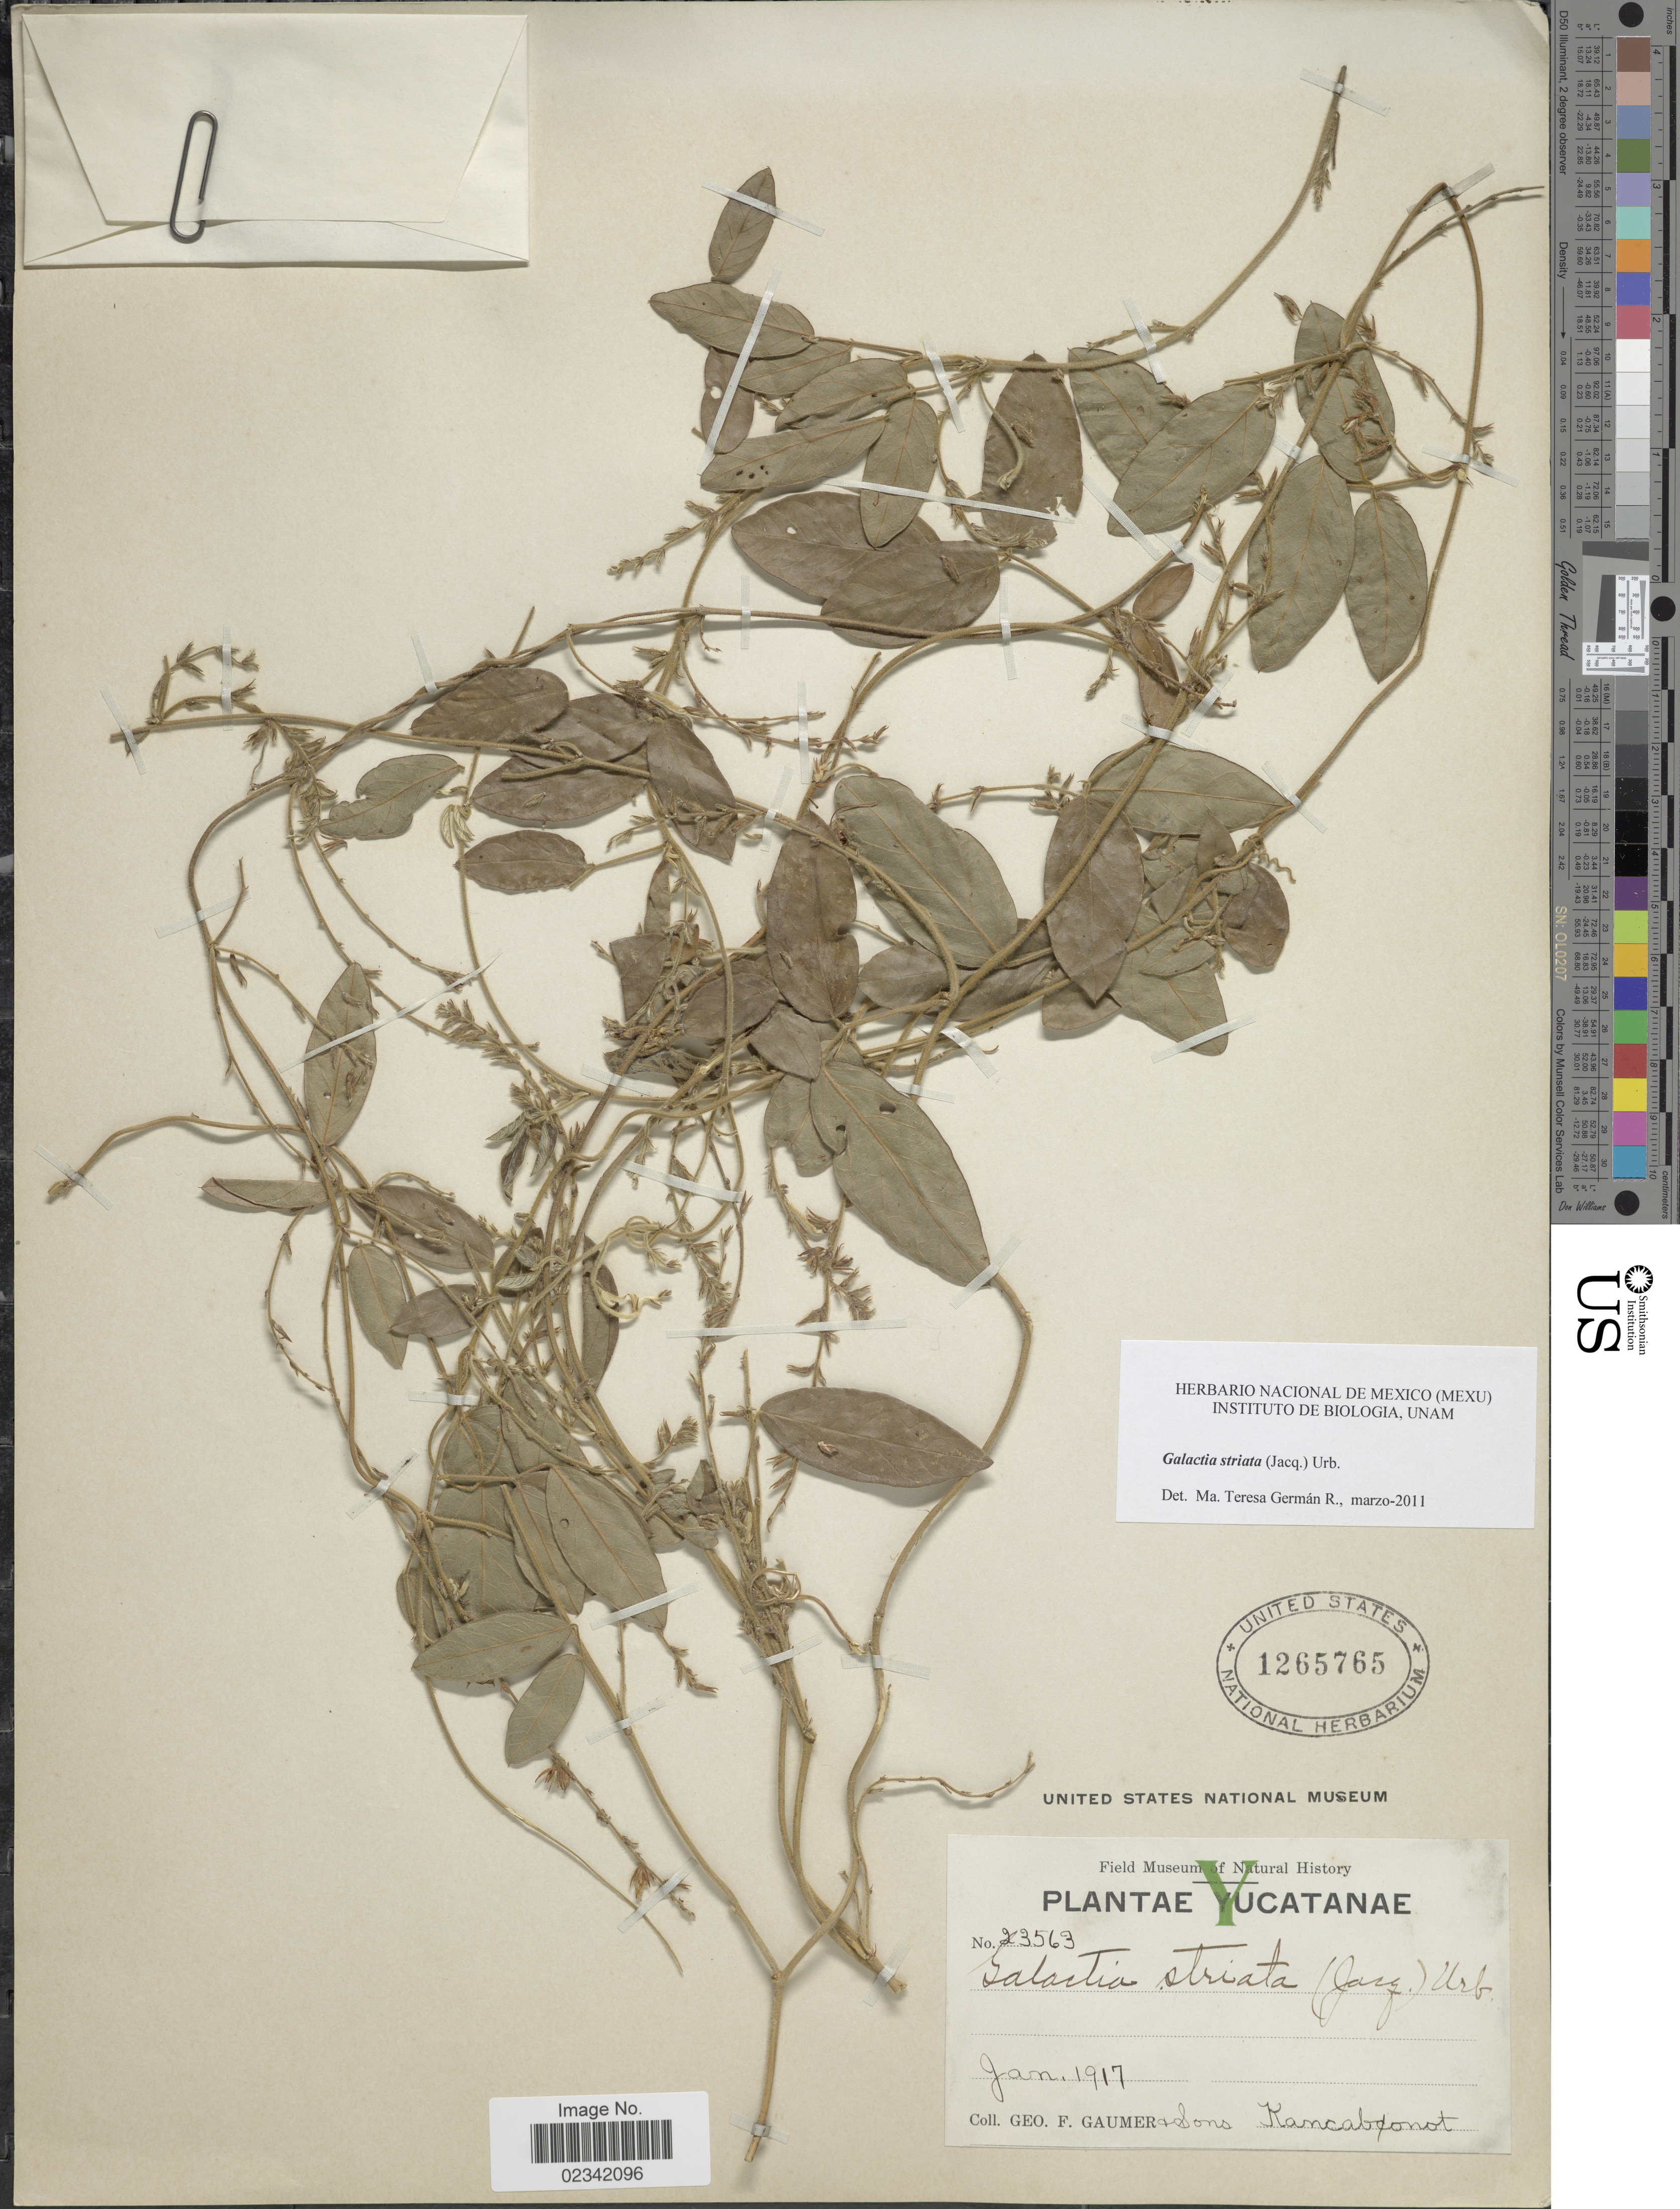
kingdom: Plantae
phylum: Tracheophyta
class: Magnoliopsida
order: Fabales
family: Fabaceae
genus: Galactia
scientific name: Galactia striata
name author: (Jacq.) Urb.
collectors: G. F. Gaumer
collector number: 23563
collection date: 1917-01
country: Mexico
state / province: Yucatán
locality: Yucatanae, Kancabonst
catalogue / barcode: US 1265765